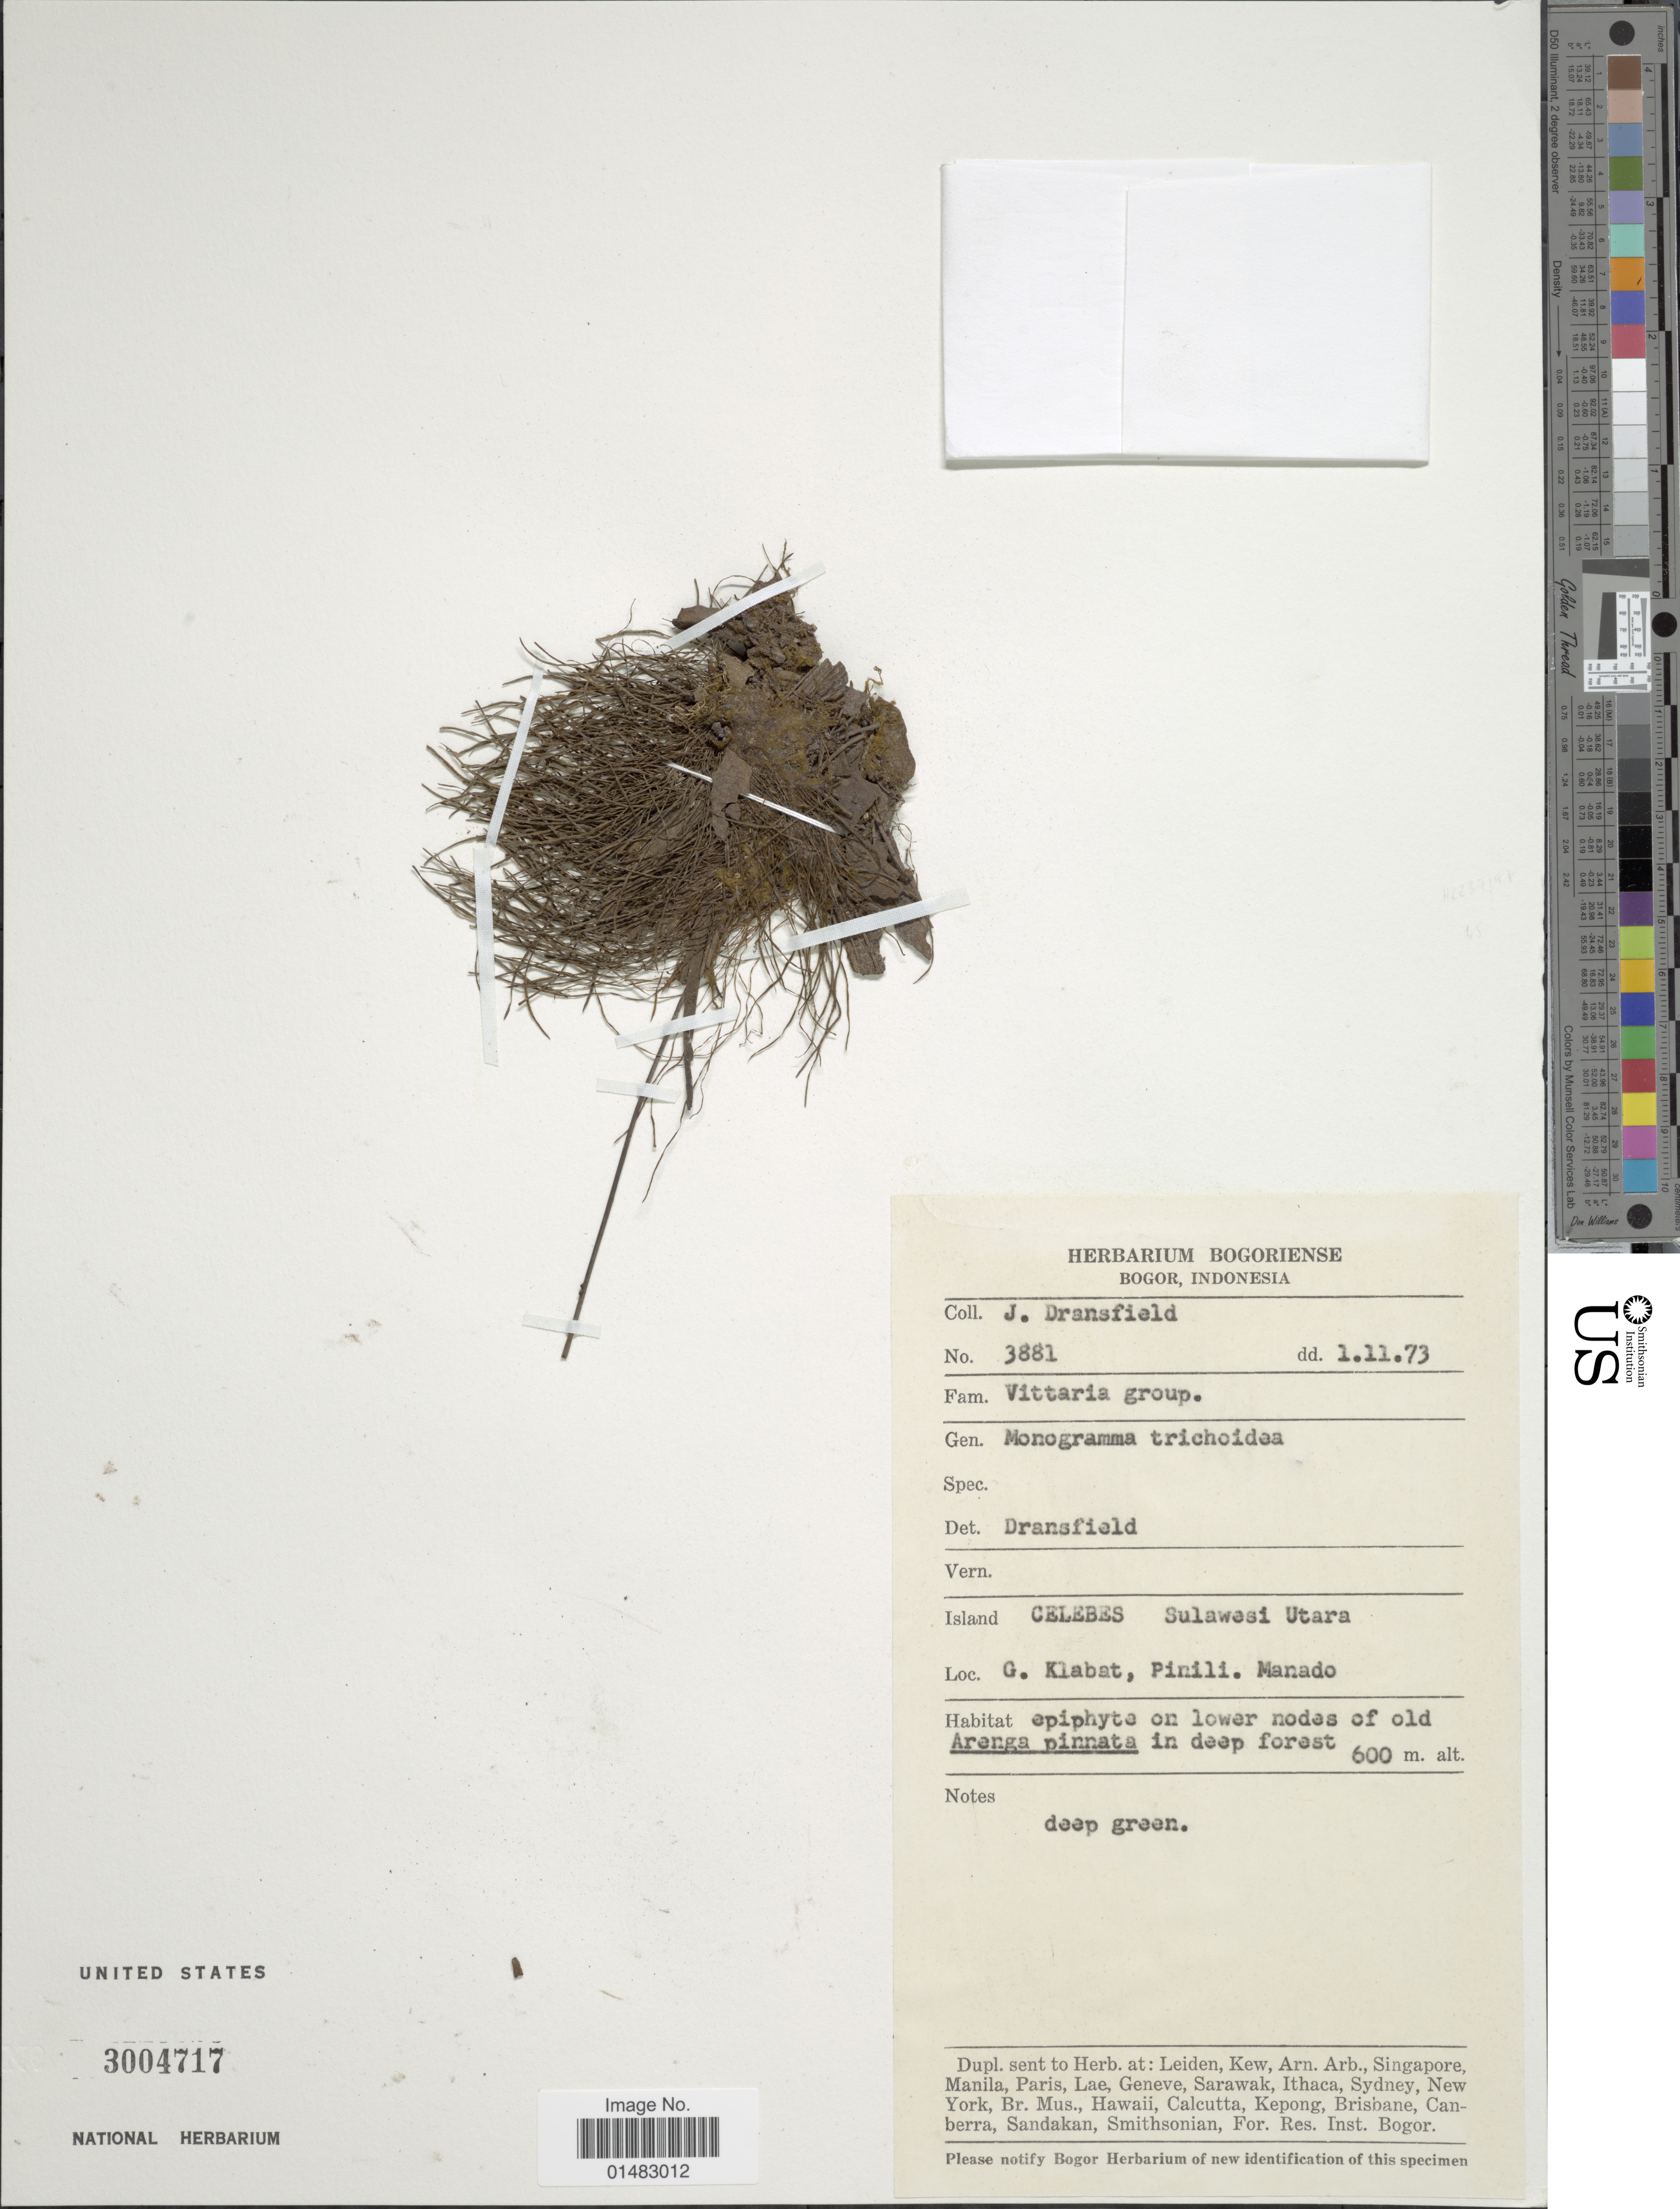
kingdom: Plantae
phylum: Tracheophyta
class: Polypodiopsida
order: Polypodiales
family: Pteridaceae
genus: Monogramma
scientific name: Monogramma trichoidea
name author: (Fée) Hook. & Baker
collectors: J. Dransfield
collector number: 3881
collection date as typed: Transcribed d/m/y: 1/11/73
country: Indonesia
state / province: Sulawesi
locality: Celebes, Utara, G. Kiabat, Pinili. Manado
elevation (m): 600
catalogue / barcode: US 3004717